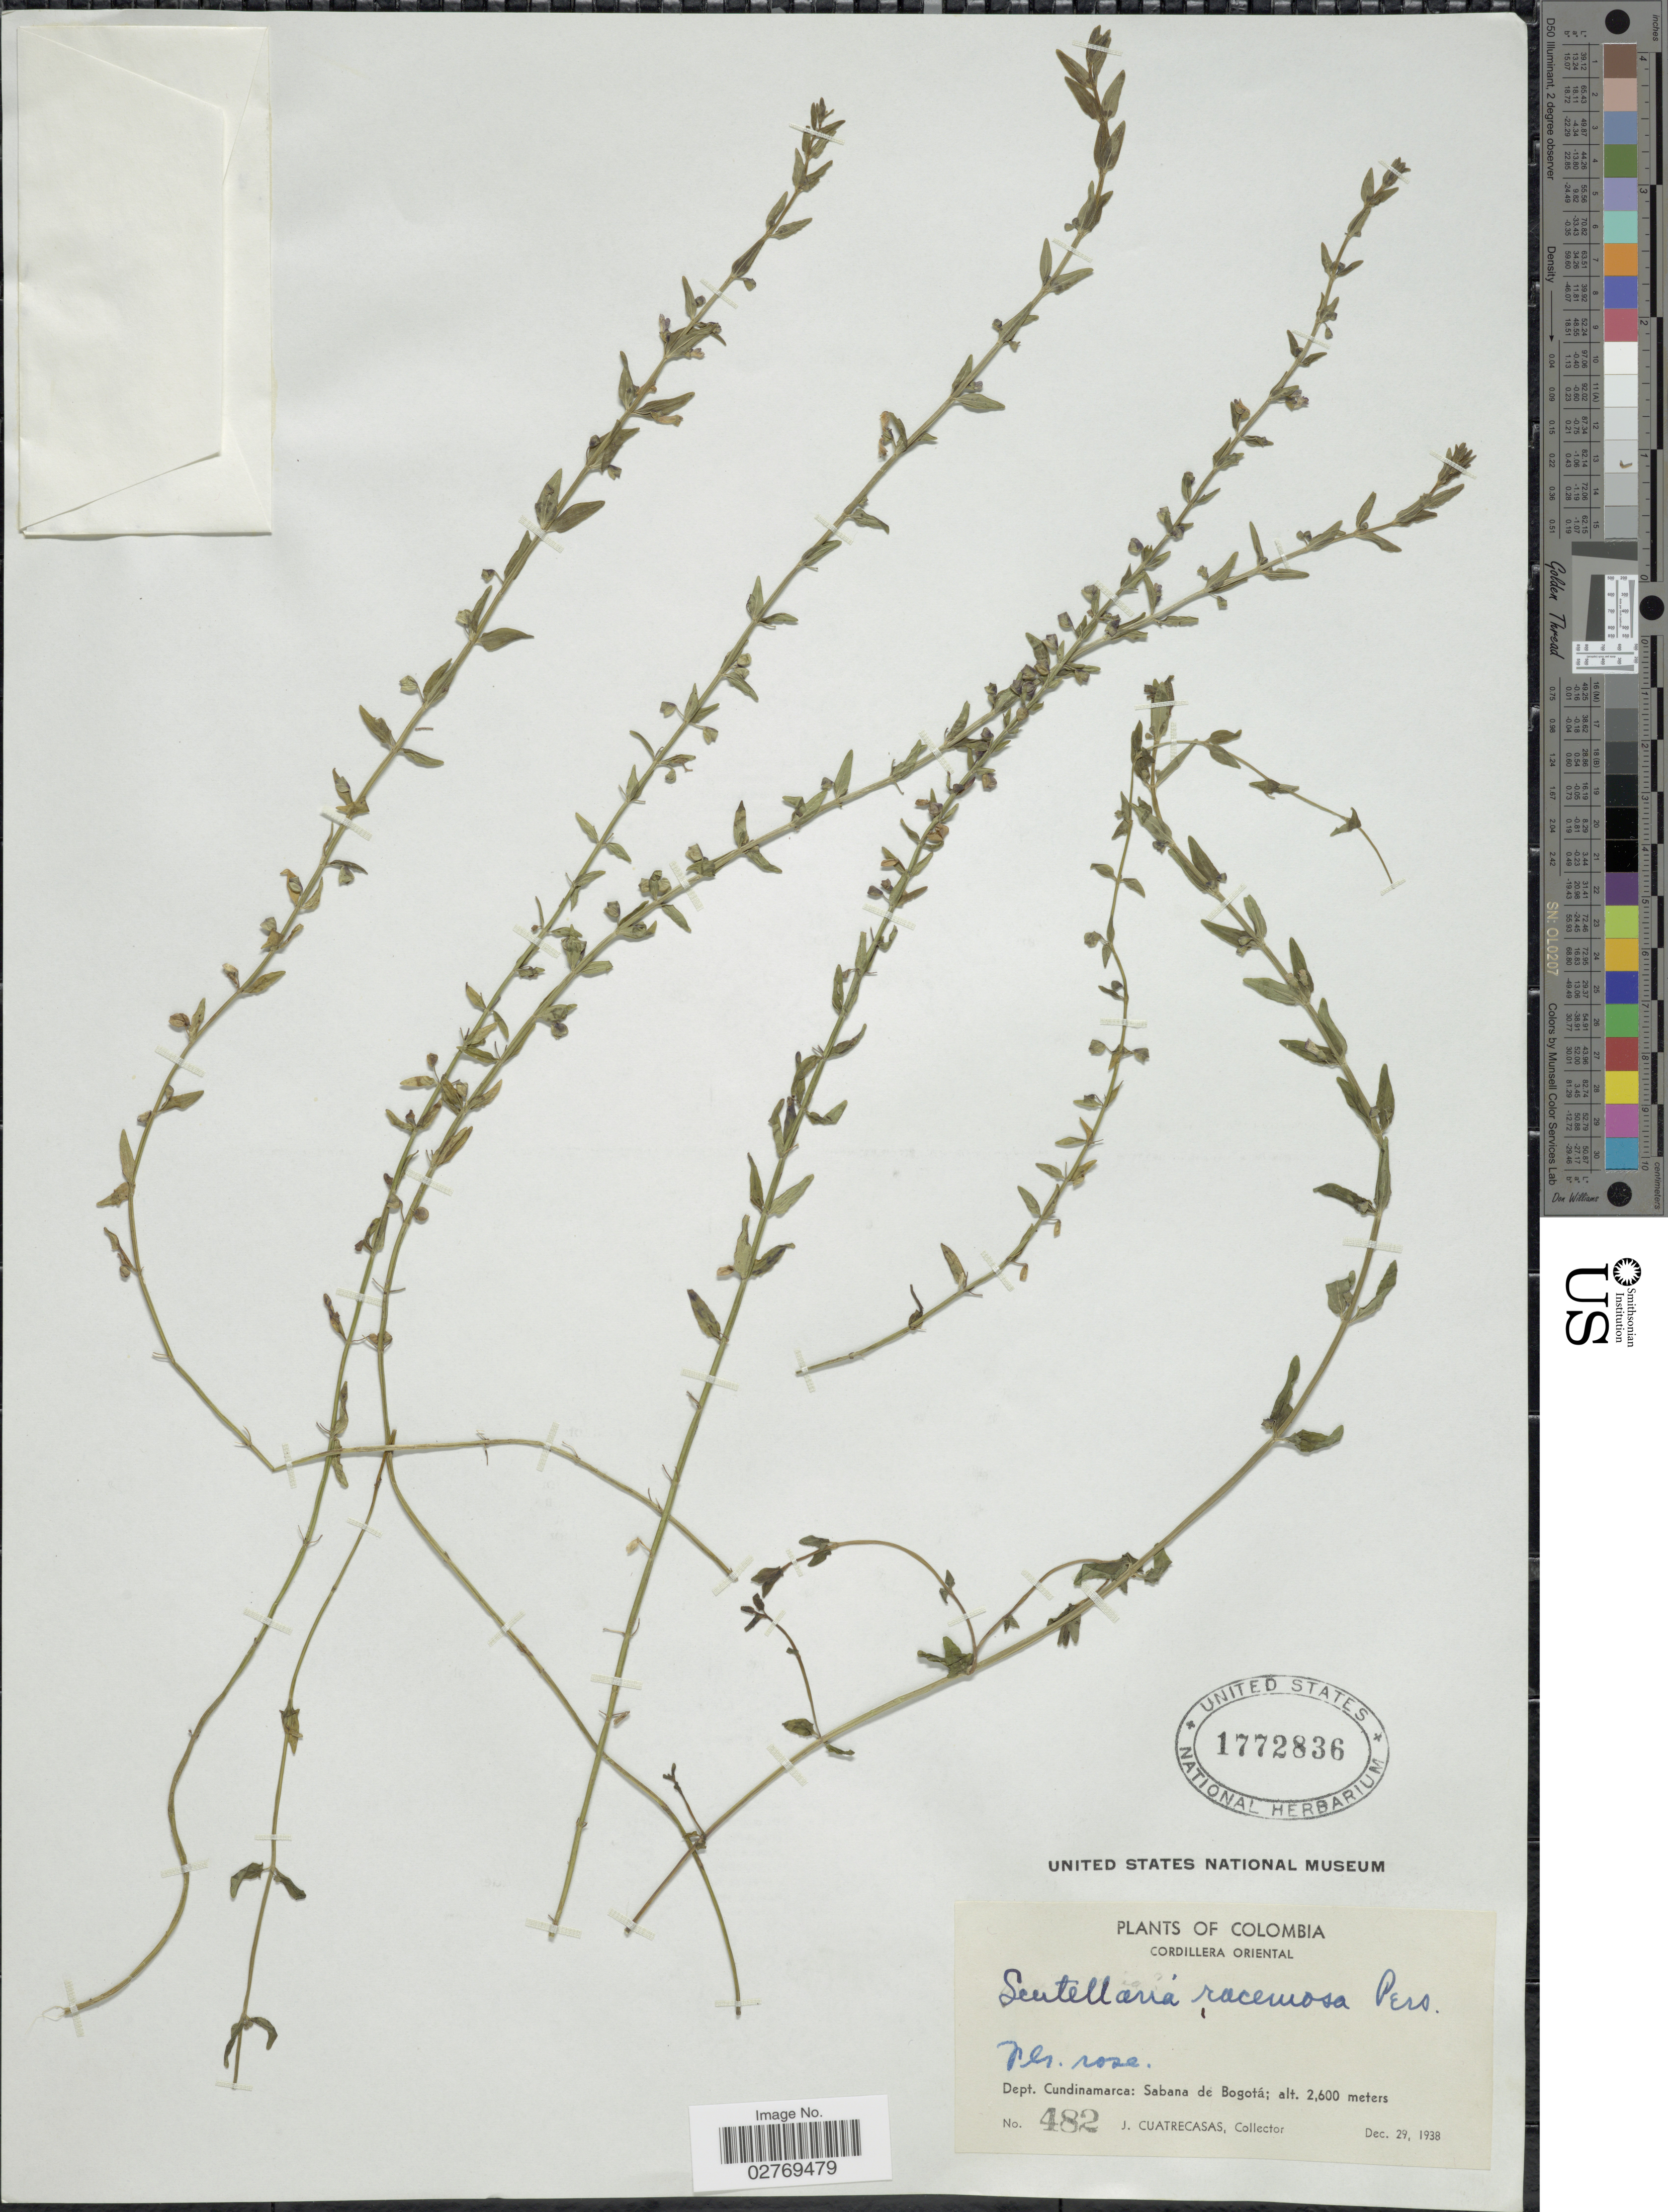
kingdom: Plantae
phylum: Tracheophyta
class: Magnoliopsida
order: Lamiales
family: Lamiaceae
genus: Scutellaria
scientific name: Scutellaria racemosa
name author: Pers.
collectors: J. Cuatrecasas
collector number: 482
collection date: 1938-12-29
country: Colombia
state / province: Cundinamarca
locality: Cordillera Oriental. Dept. Cundinamarca: Sabana de Bogotá.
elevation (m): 2600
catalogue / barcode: US 1772836